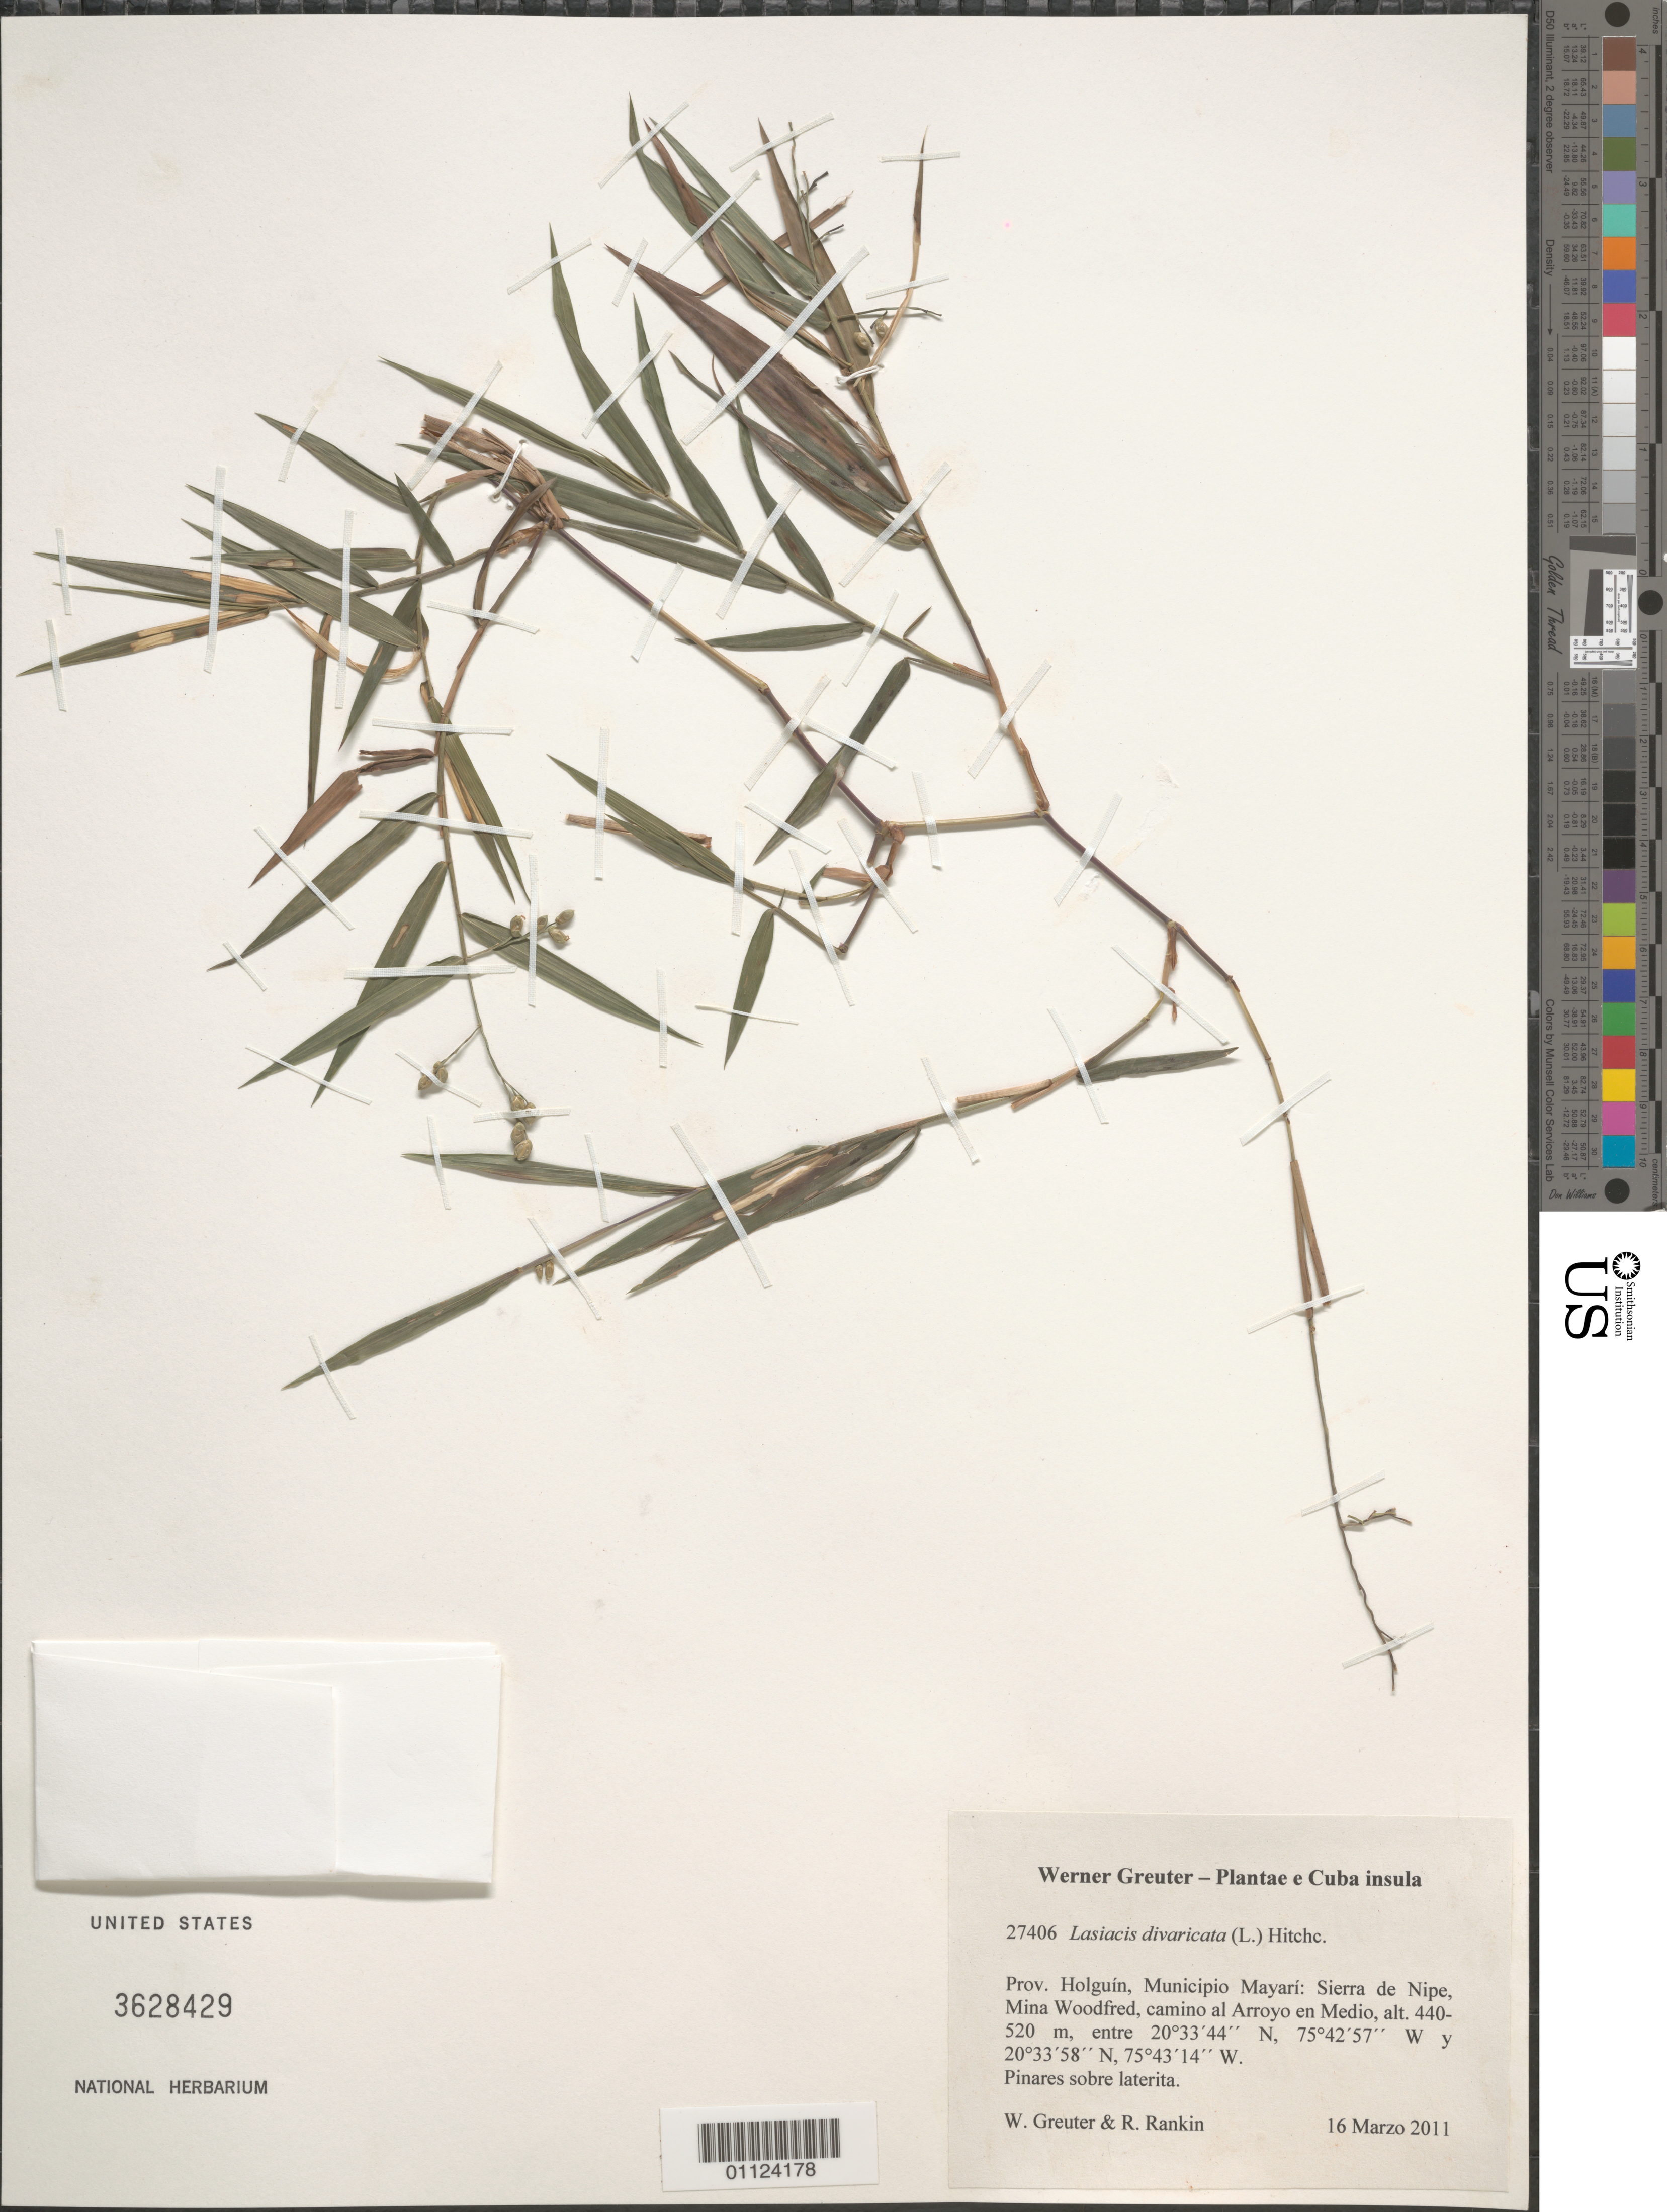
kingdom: Plantae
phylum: Tracheophyta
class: Liliopsida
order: Poales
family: Poaceae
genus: Lasiacis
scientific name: Lasiacis divaricata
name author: (L.) Hitchc.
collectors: W. Greuter & R. Rankin Rodriguez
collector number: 27406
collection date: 2011-03-16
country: Cuba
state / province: Holguín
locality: Municipio Mayarí: Sierra de Nipe, Mina Woodfred, camino al Arroyo en Medio.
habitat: Pinares sobre laterita.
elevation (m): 440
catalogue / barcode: US 3628429